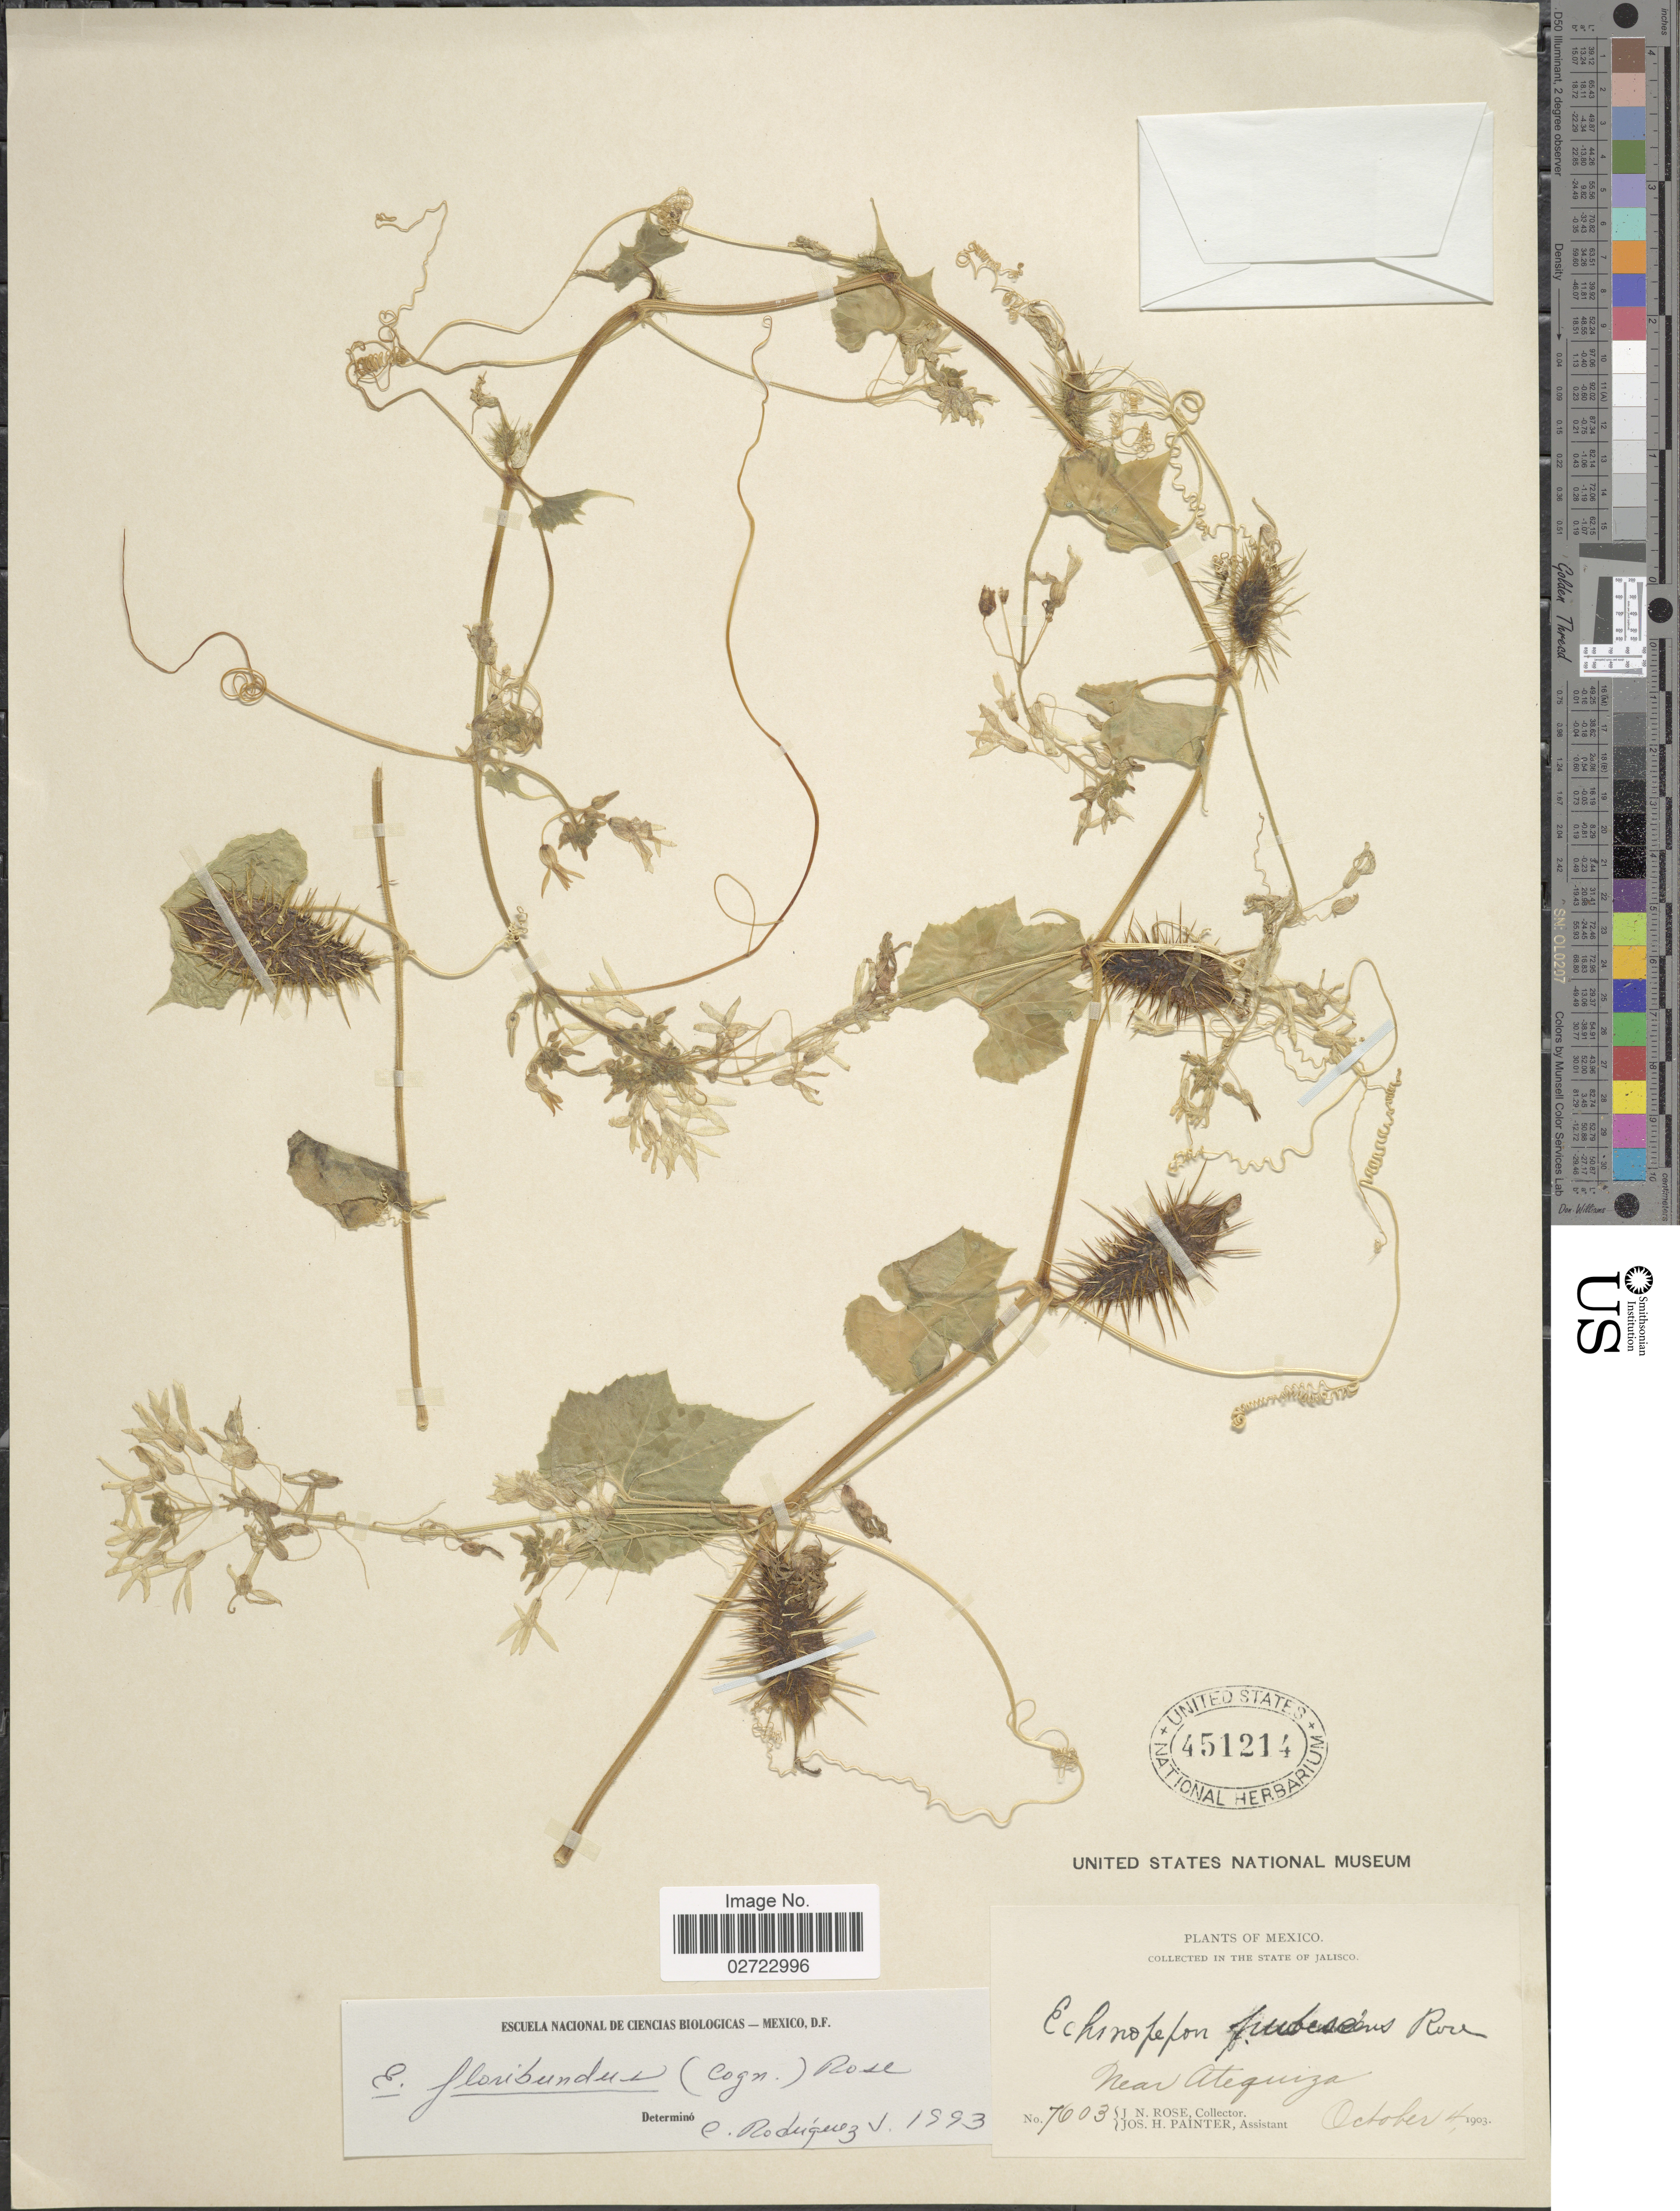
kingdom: Plantae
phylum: Tracheophyta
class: Magnoliopsida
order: Cucurbitales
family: Cucurbitaceae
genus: Echinopepon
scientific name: Echinopepon floribundus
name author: (Cogn.) Rose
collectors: J. N. Rose & J. H. Painter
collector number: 7603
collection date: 1903-10-04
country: Mexico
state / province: Jalisco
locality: Near Atequiza.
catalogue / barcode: US 451214